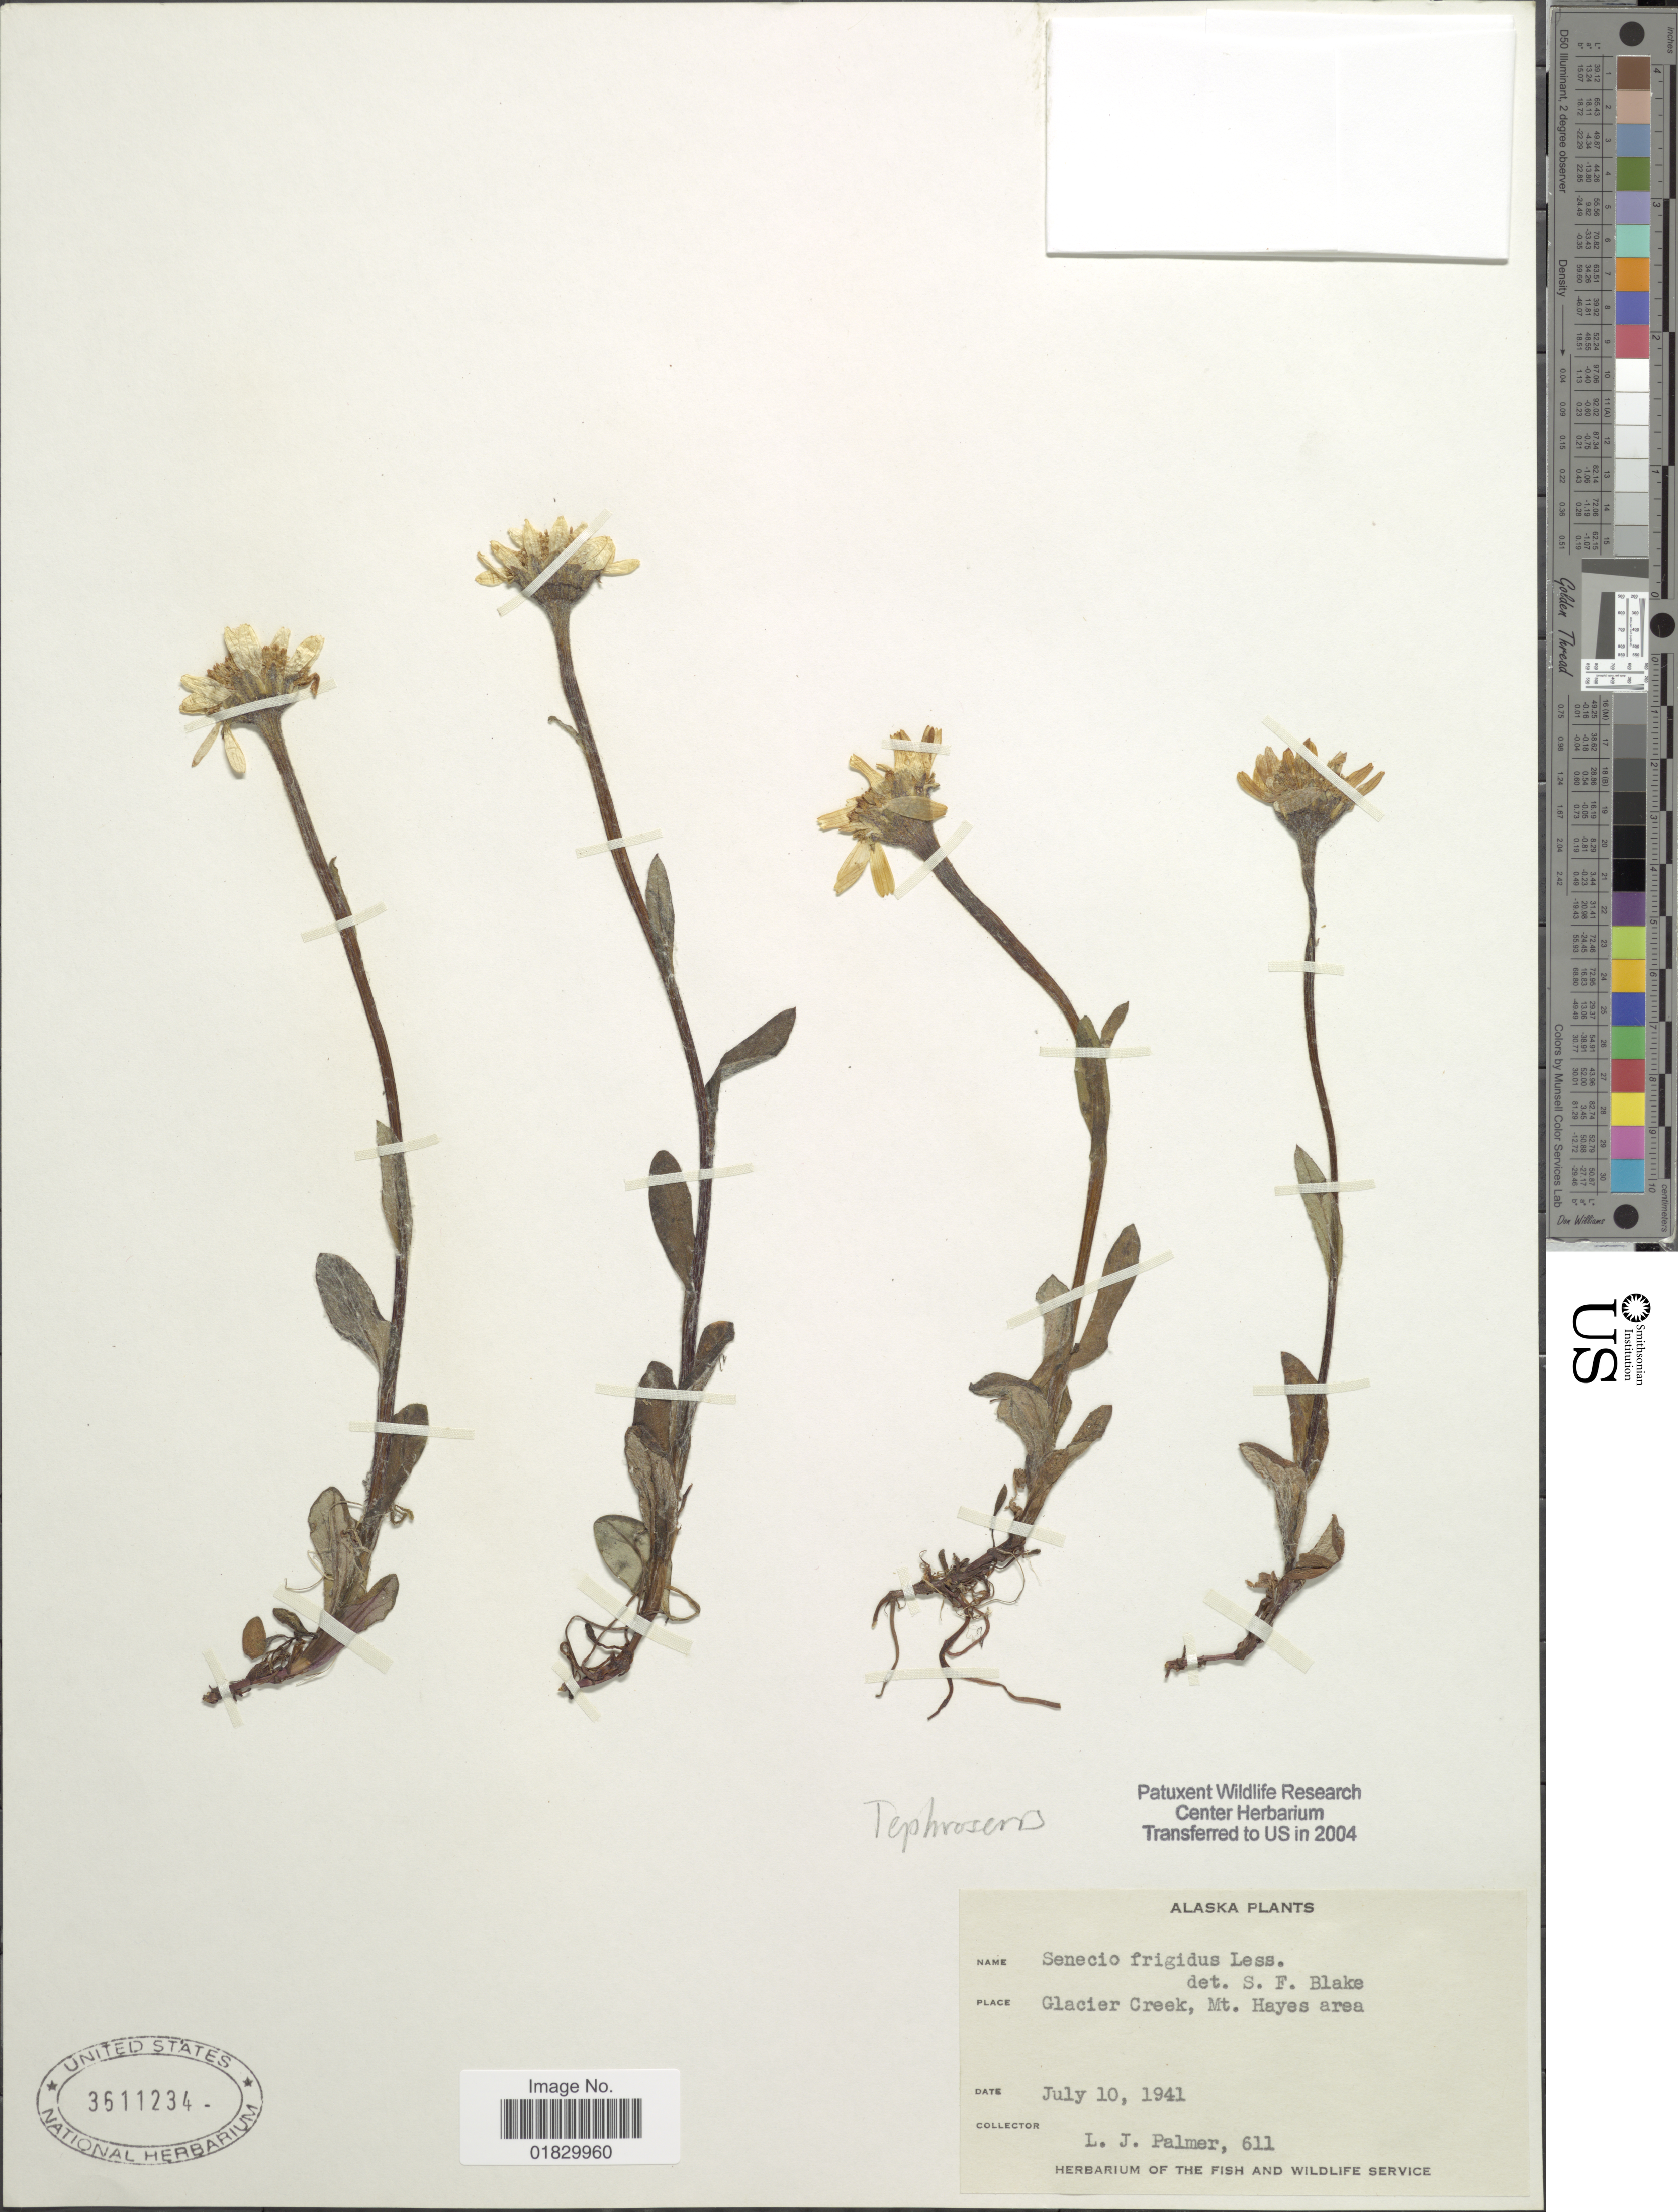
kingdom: Plantae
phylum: Tracheophyta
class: Magnoliopsida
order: Asterales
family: Asteraceae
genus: Tephroseris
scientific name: Tephroseris frigida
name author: (Richardson) Holub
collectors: L. J. Palmer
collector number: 611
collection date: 1941-07-10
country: United States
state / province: Alaska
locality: Glacier Creek, Mt. Hayes area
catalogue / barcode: US 3611234